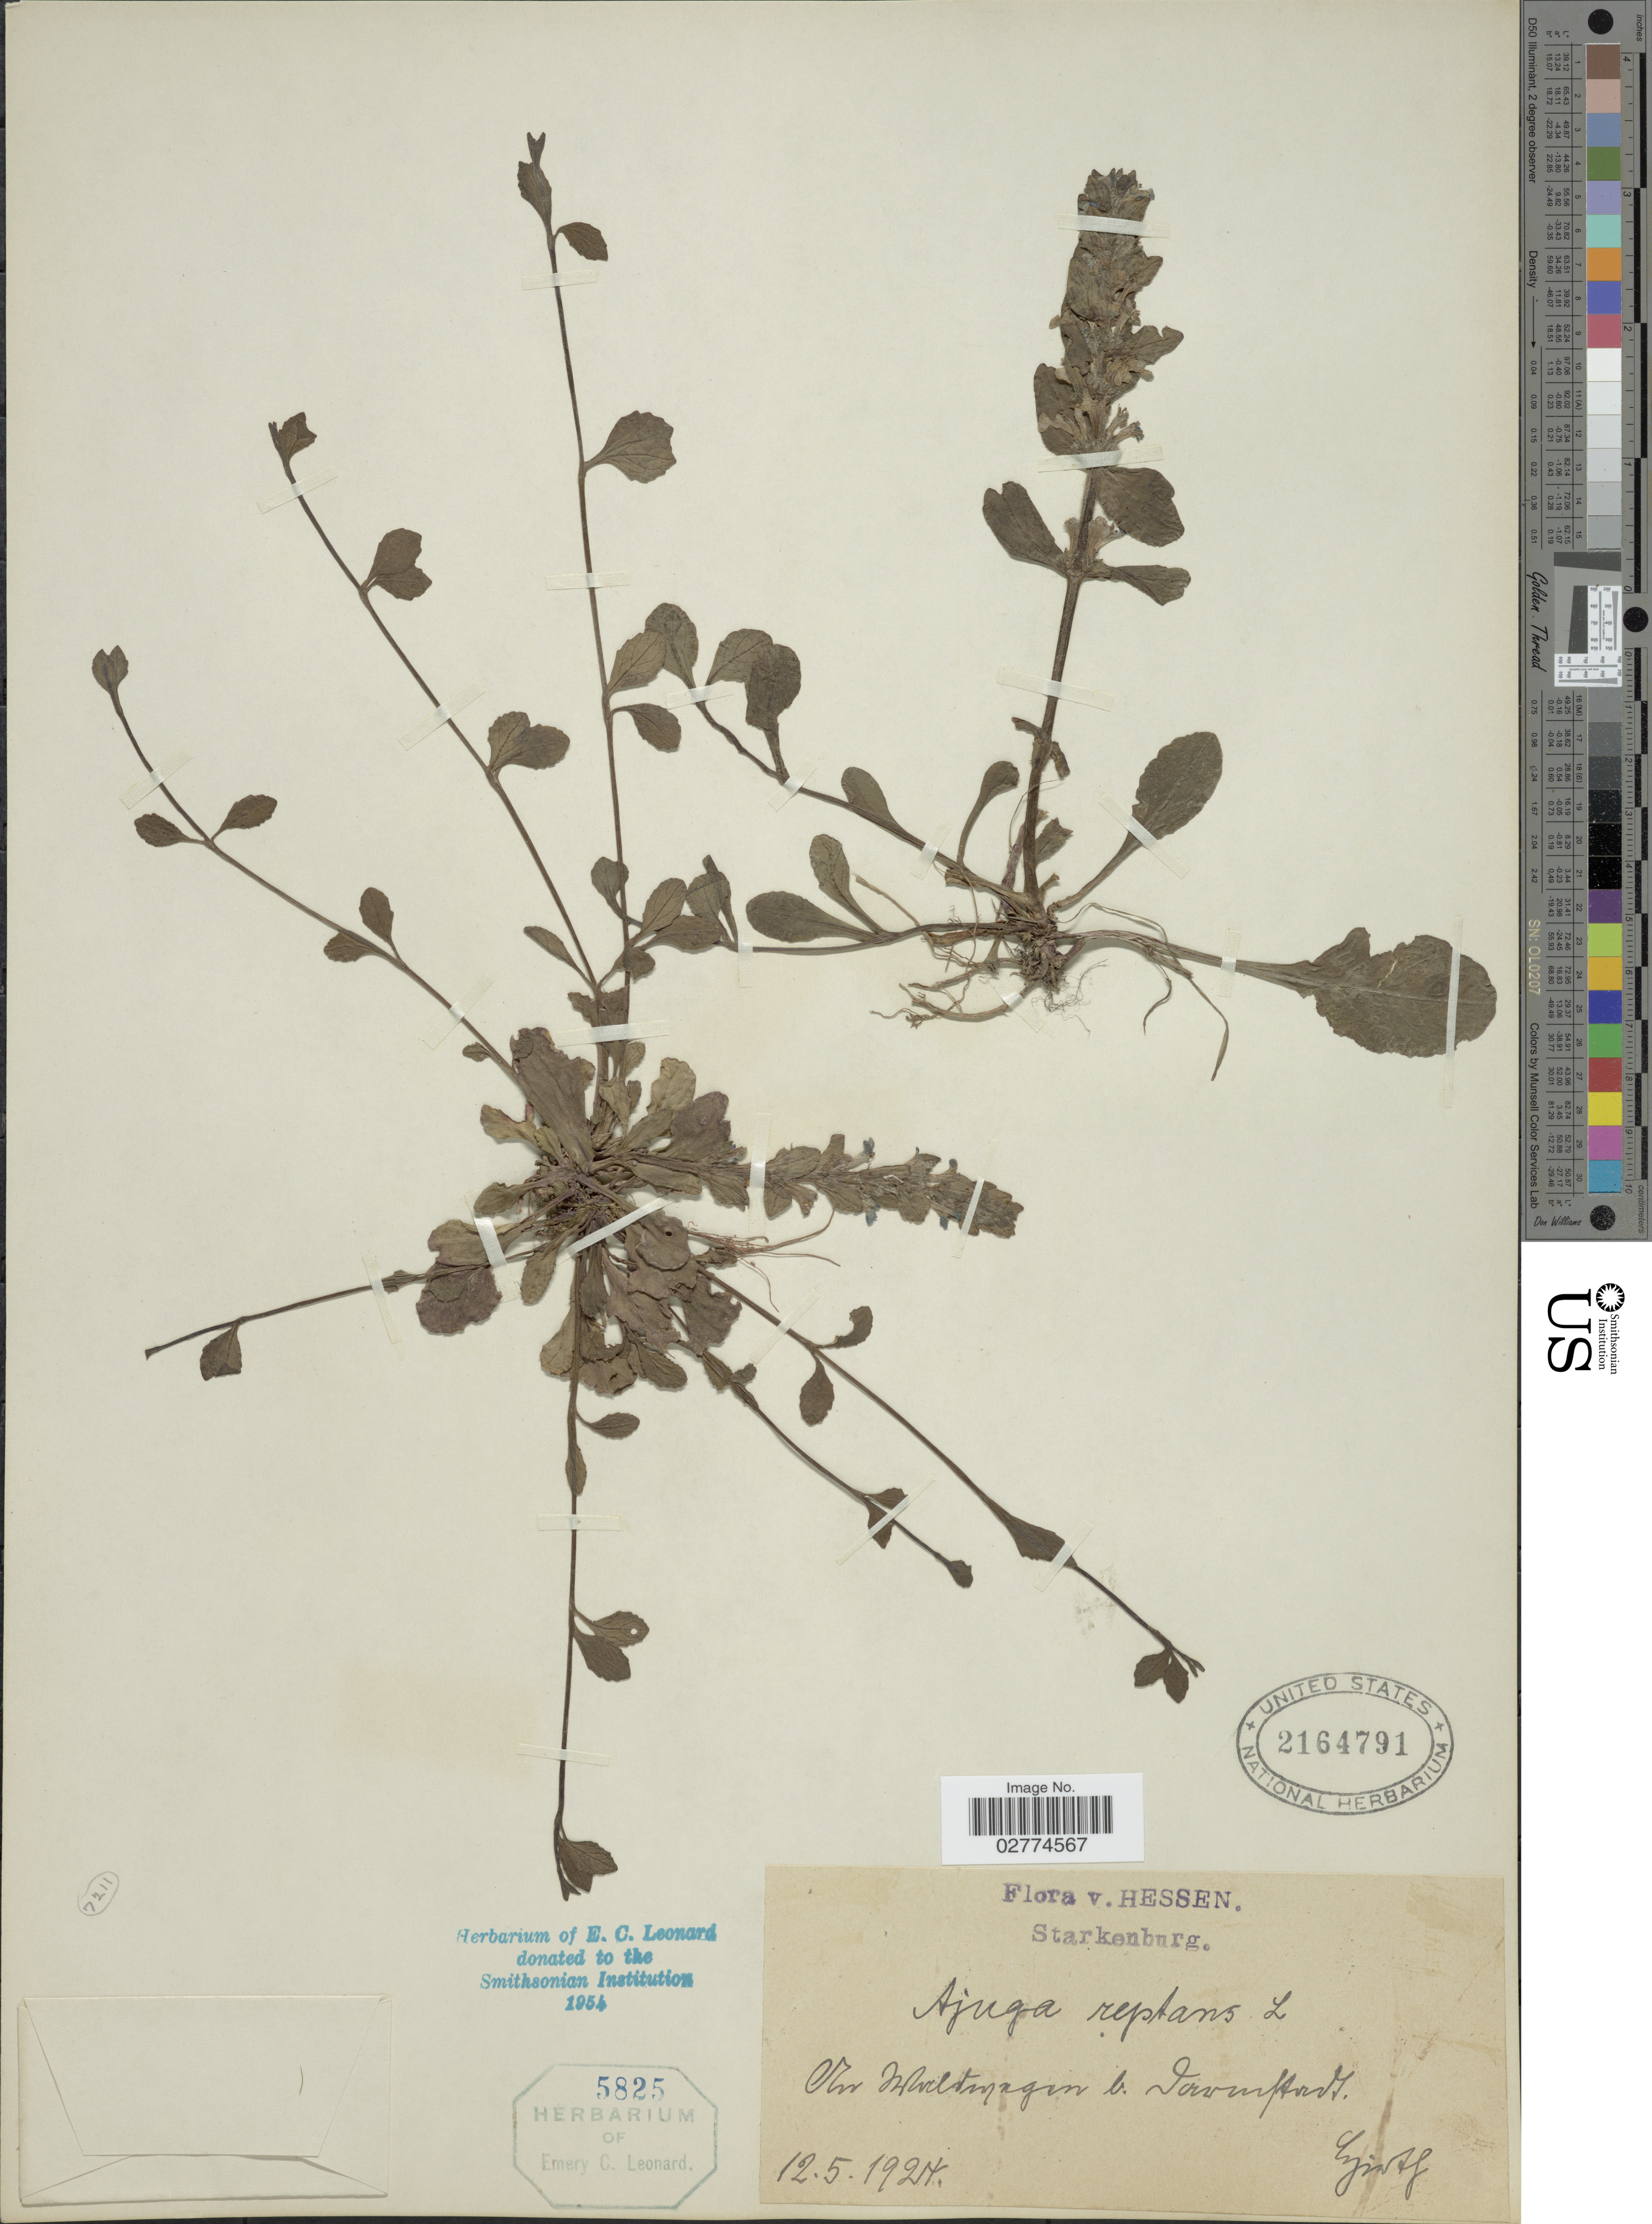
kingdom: Plantae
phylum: Tracheophyta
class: Magnoliopsida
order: Lamiales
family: Lamiaceae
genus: Ajuga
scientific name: Ajuga reptans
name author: L.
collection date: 1924-05-12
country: Germany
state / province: Hesse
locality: Starkenburg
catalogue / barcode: US 2164791